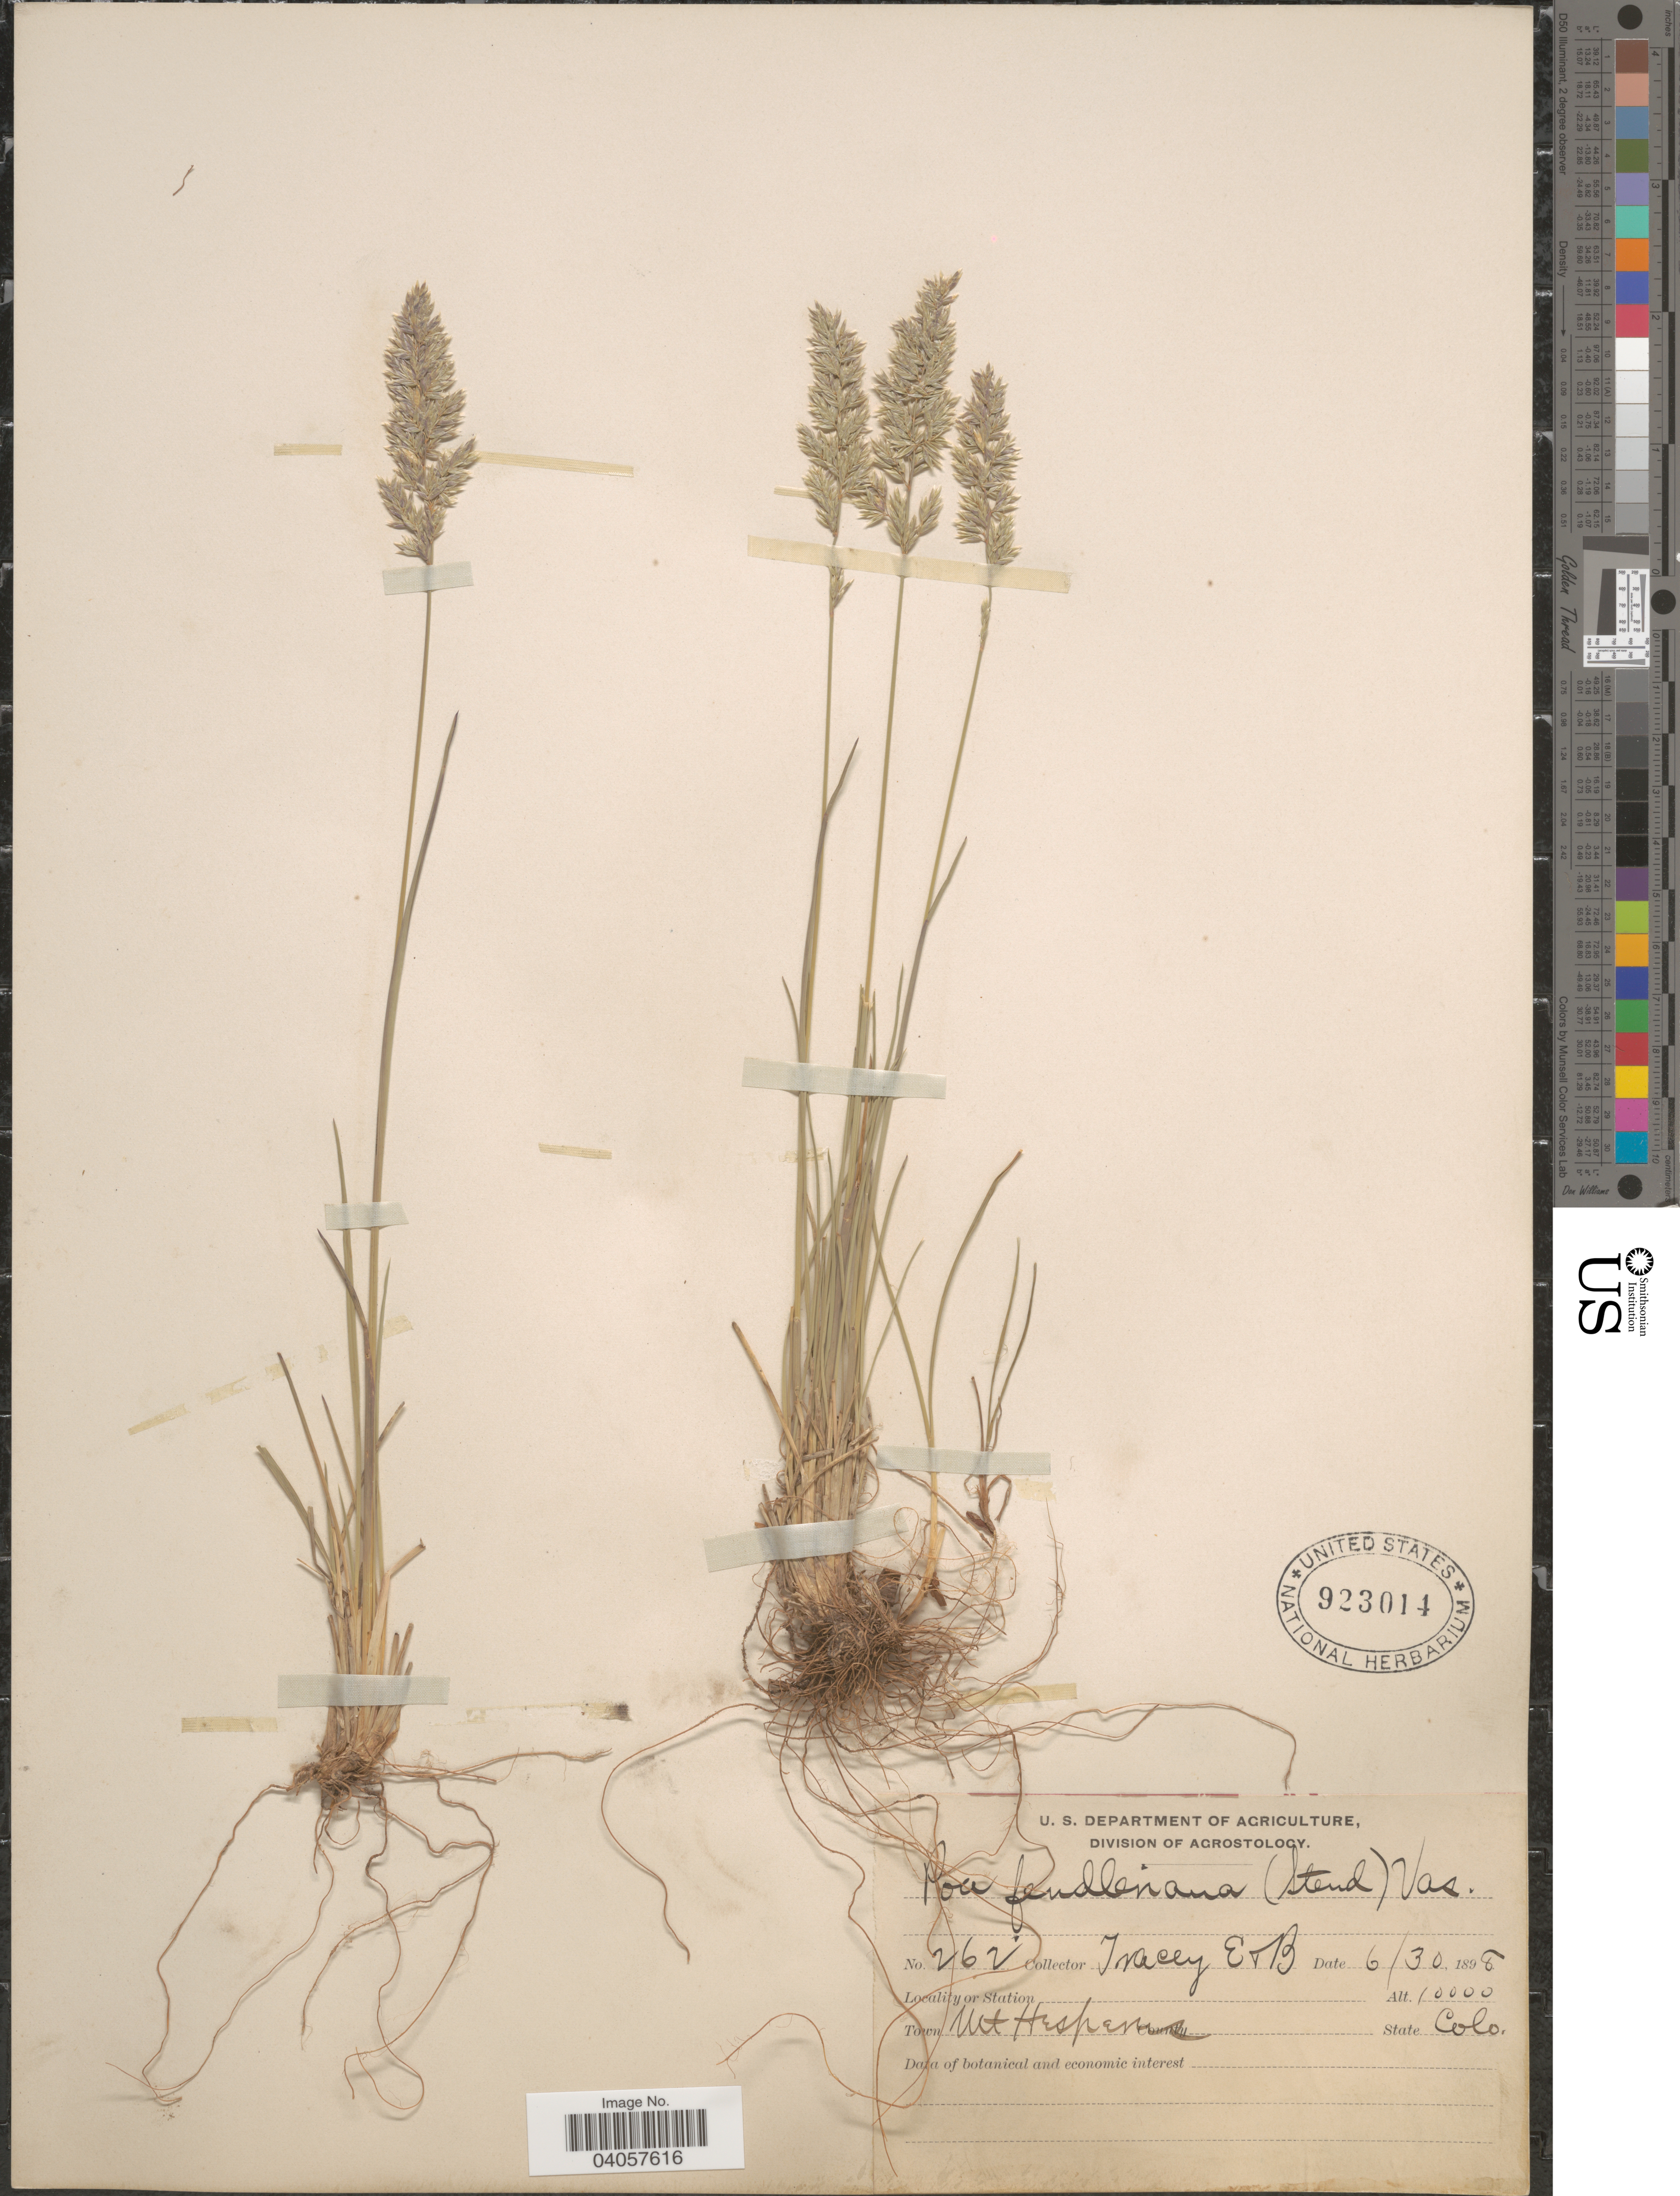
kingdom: Plantae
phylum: Tracheophyta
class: Liliopsida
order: Poales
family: Poaceae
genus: Poa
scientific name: Poa fendleriana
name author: (Steud.) Vasey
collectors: E. Tracey & B. Tracey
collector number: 262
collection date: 1898-06-30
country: United States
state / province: Colorado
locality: Town Mt Hesperus.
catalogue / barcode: US 923014